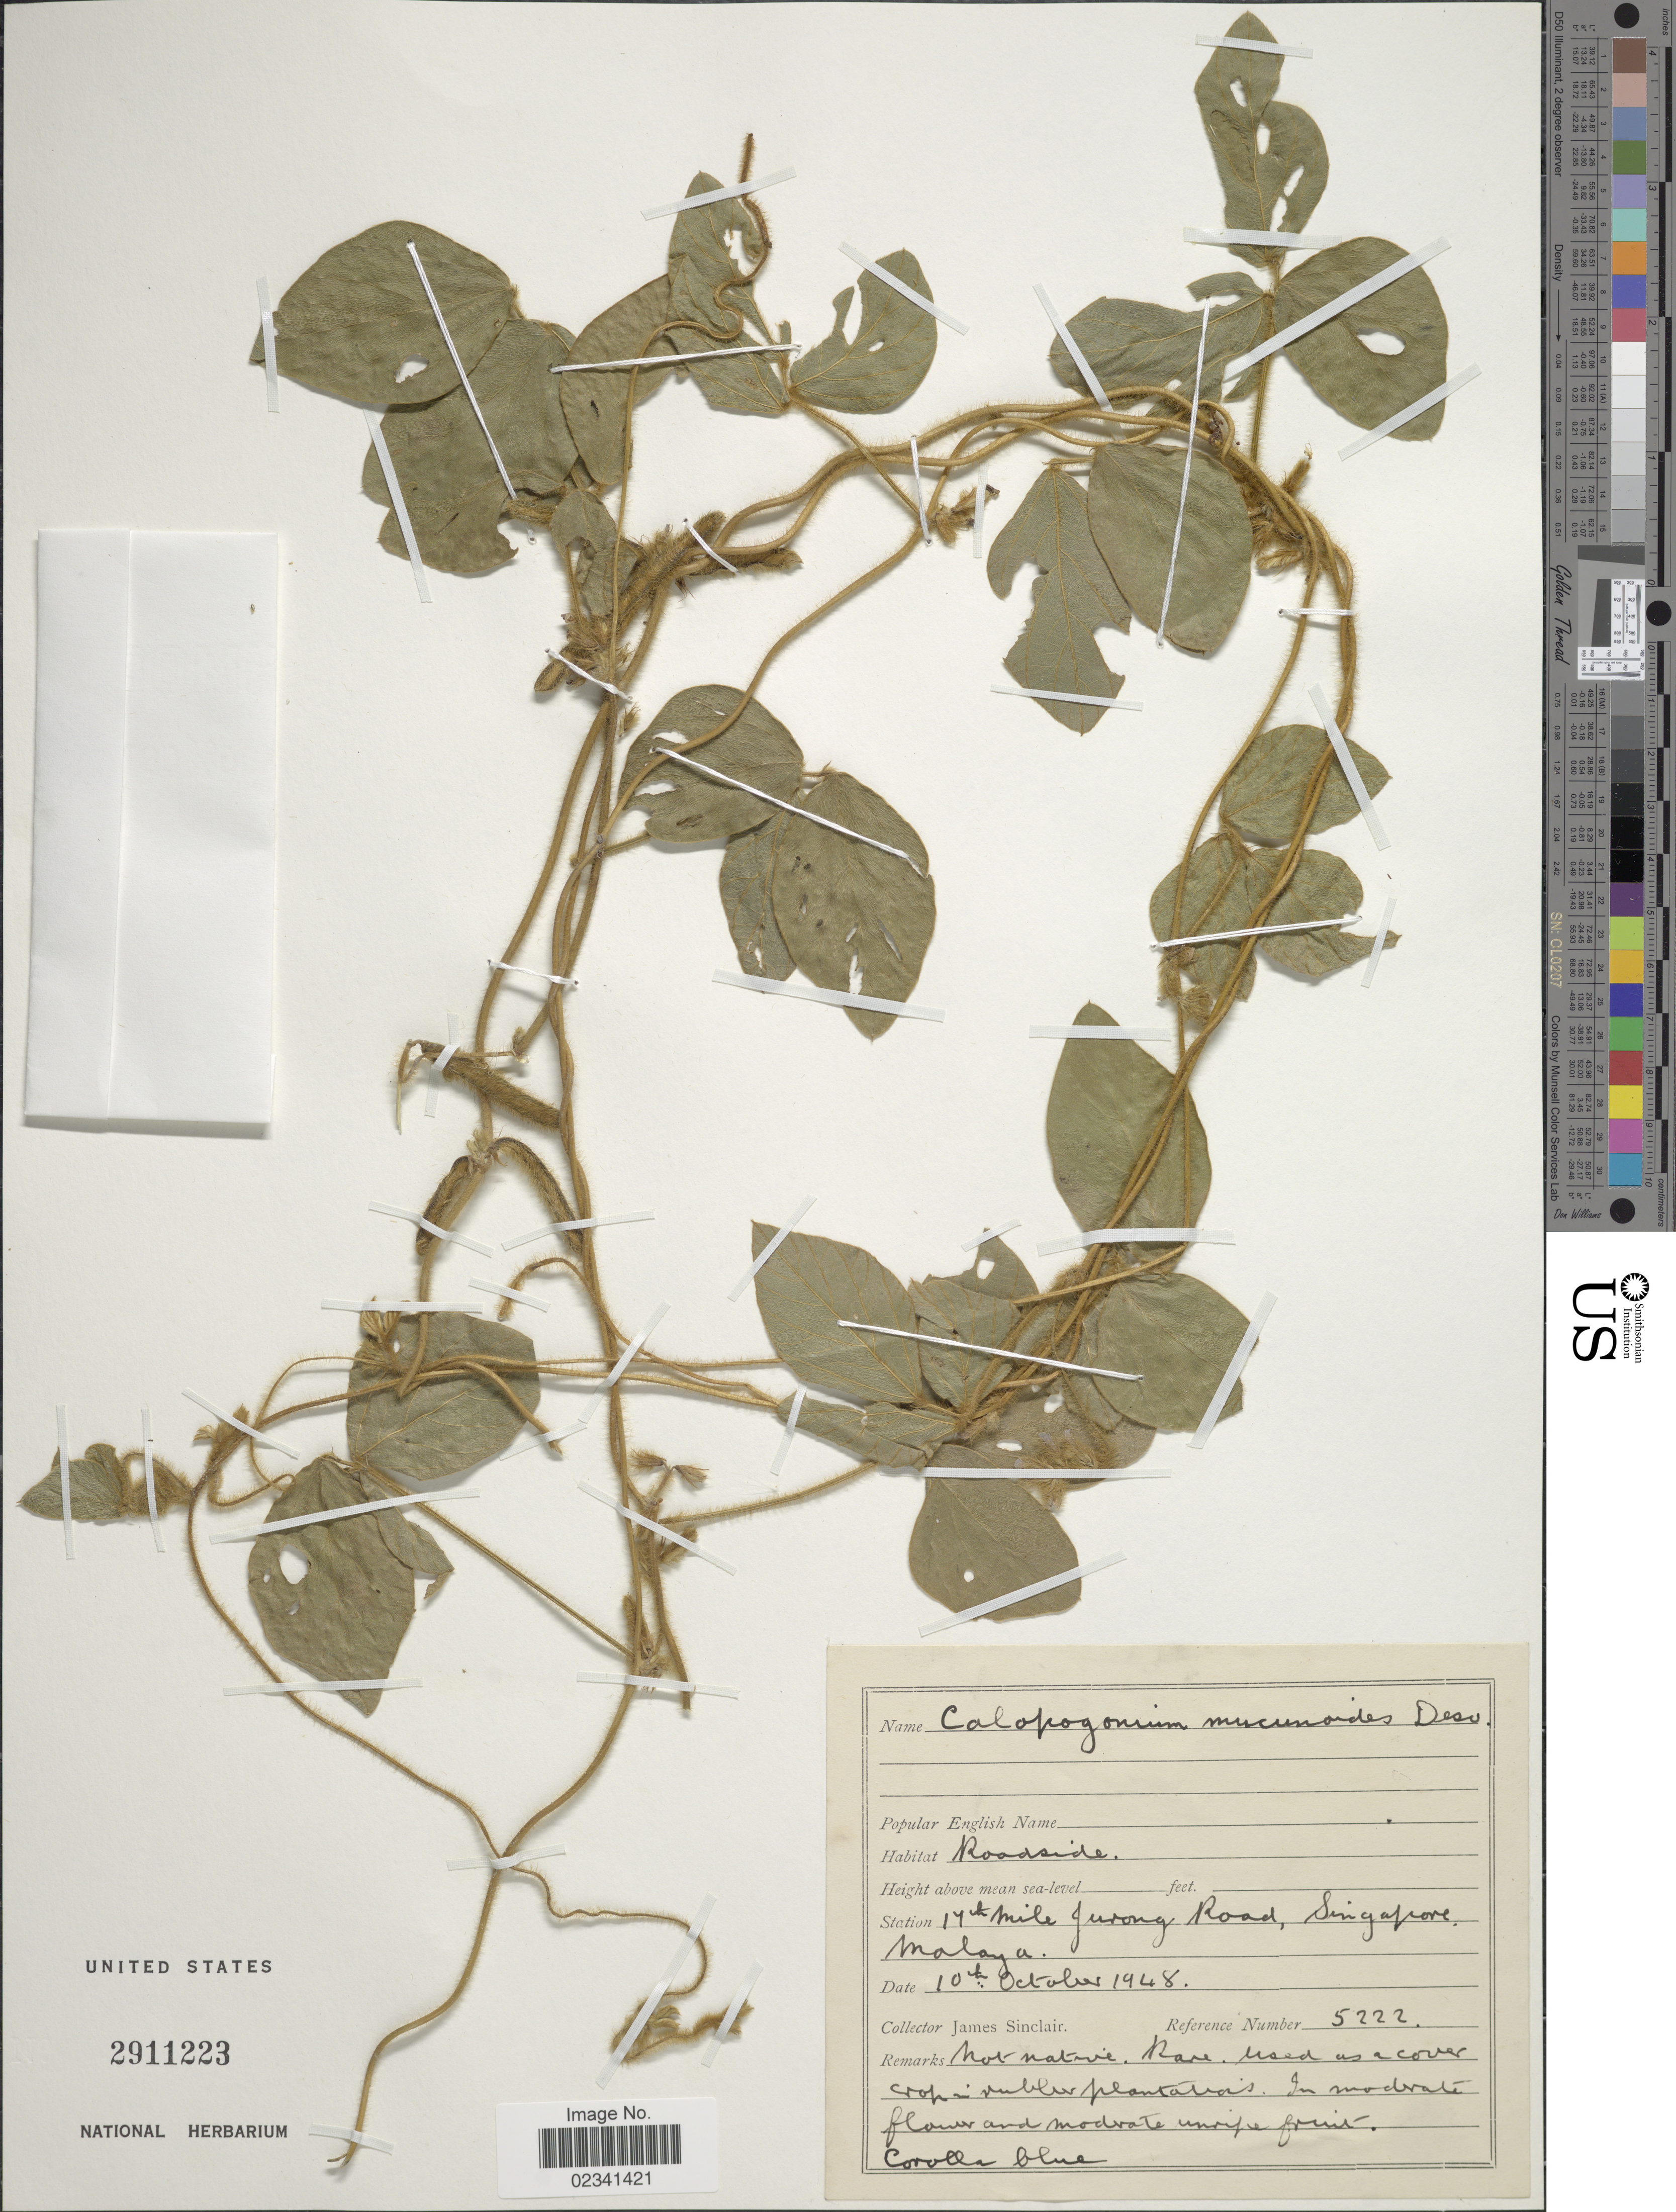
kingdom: Plantae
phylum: Tracheophyta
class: Magnoliopsida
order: Fabales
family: Fabaceae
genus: Calopogonium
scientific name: Calopogonium mucunoides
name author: Desv.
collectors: J. Sinclair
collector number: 5222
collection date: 1948-10-10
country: Singapore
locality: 14th mile Jurong Road, Singapore, Malaya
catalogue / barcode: US 2911223